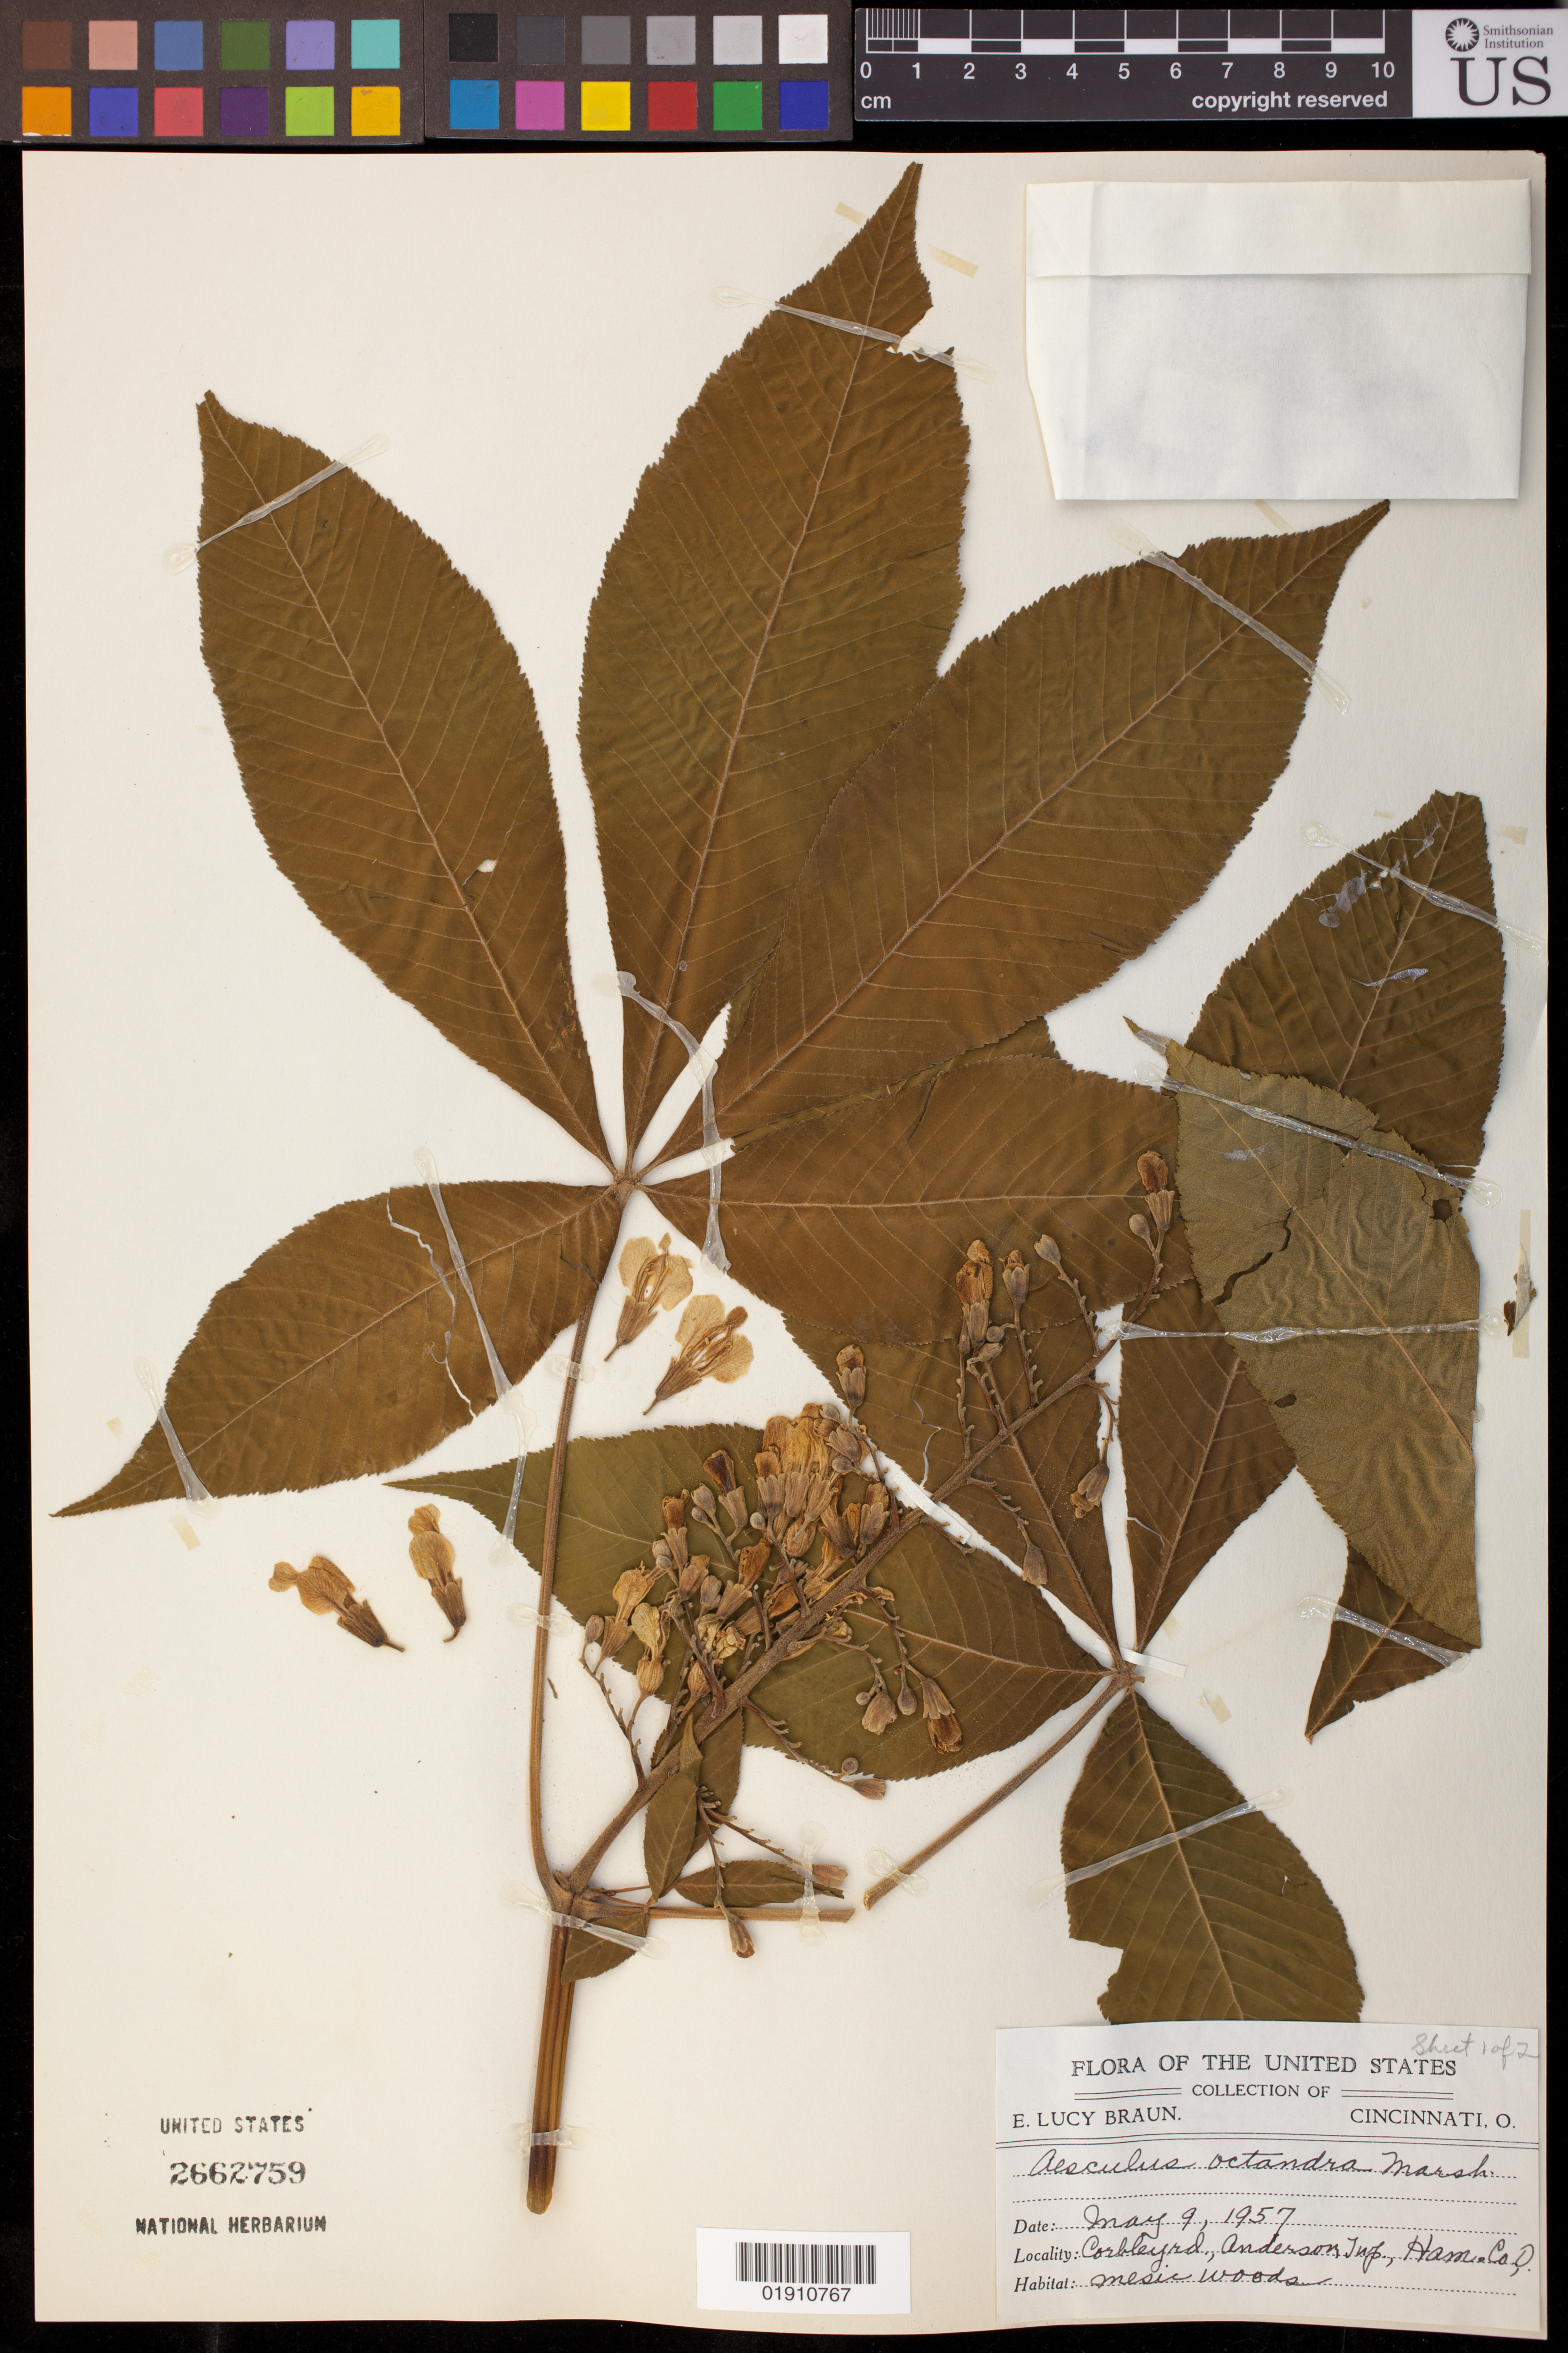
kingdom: Plantae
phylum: Tracheophyta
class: Magnoliopsida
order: Sapindales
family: Sapindaceae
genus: Aesculus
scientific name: Aesculus octandra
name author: Marshall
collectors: E. L. Braun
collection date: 1957-05-09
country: United States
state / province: Ohio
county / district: Hamilton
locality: Corbleyrd, Anderson Twp.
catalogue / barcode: US 2662759